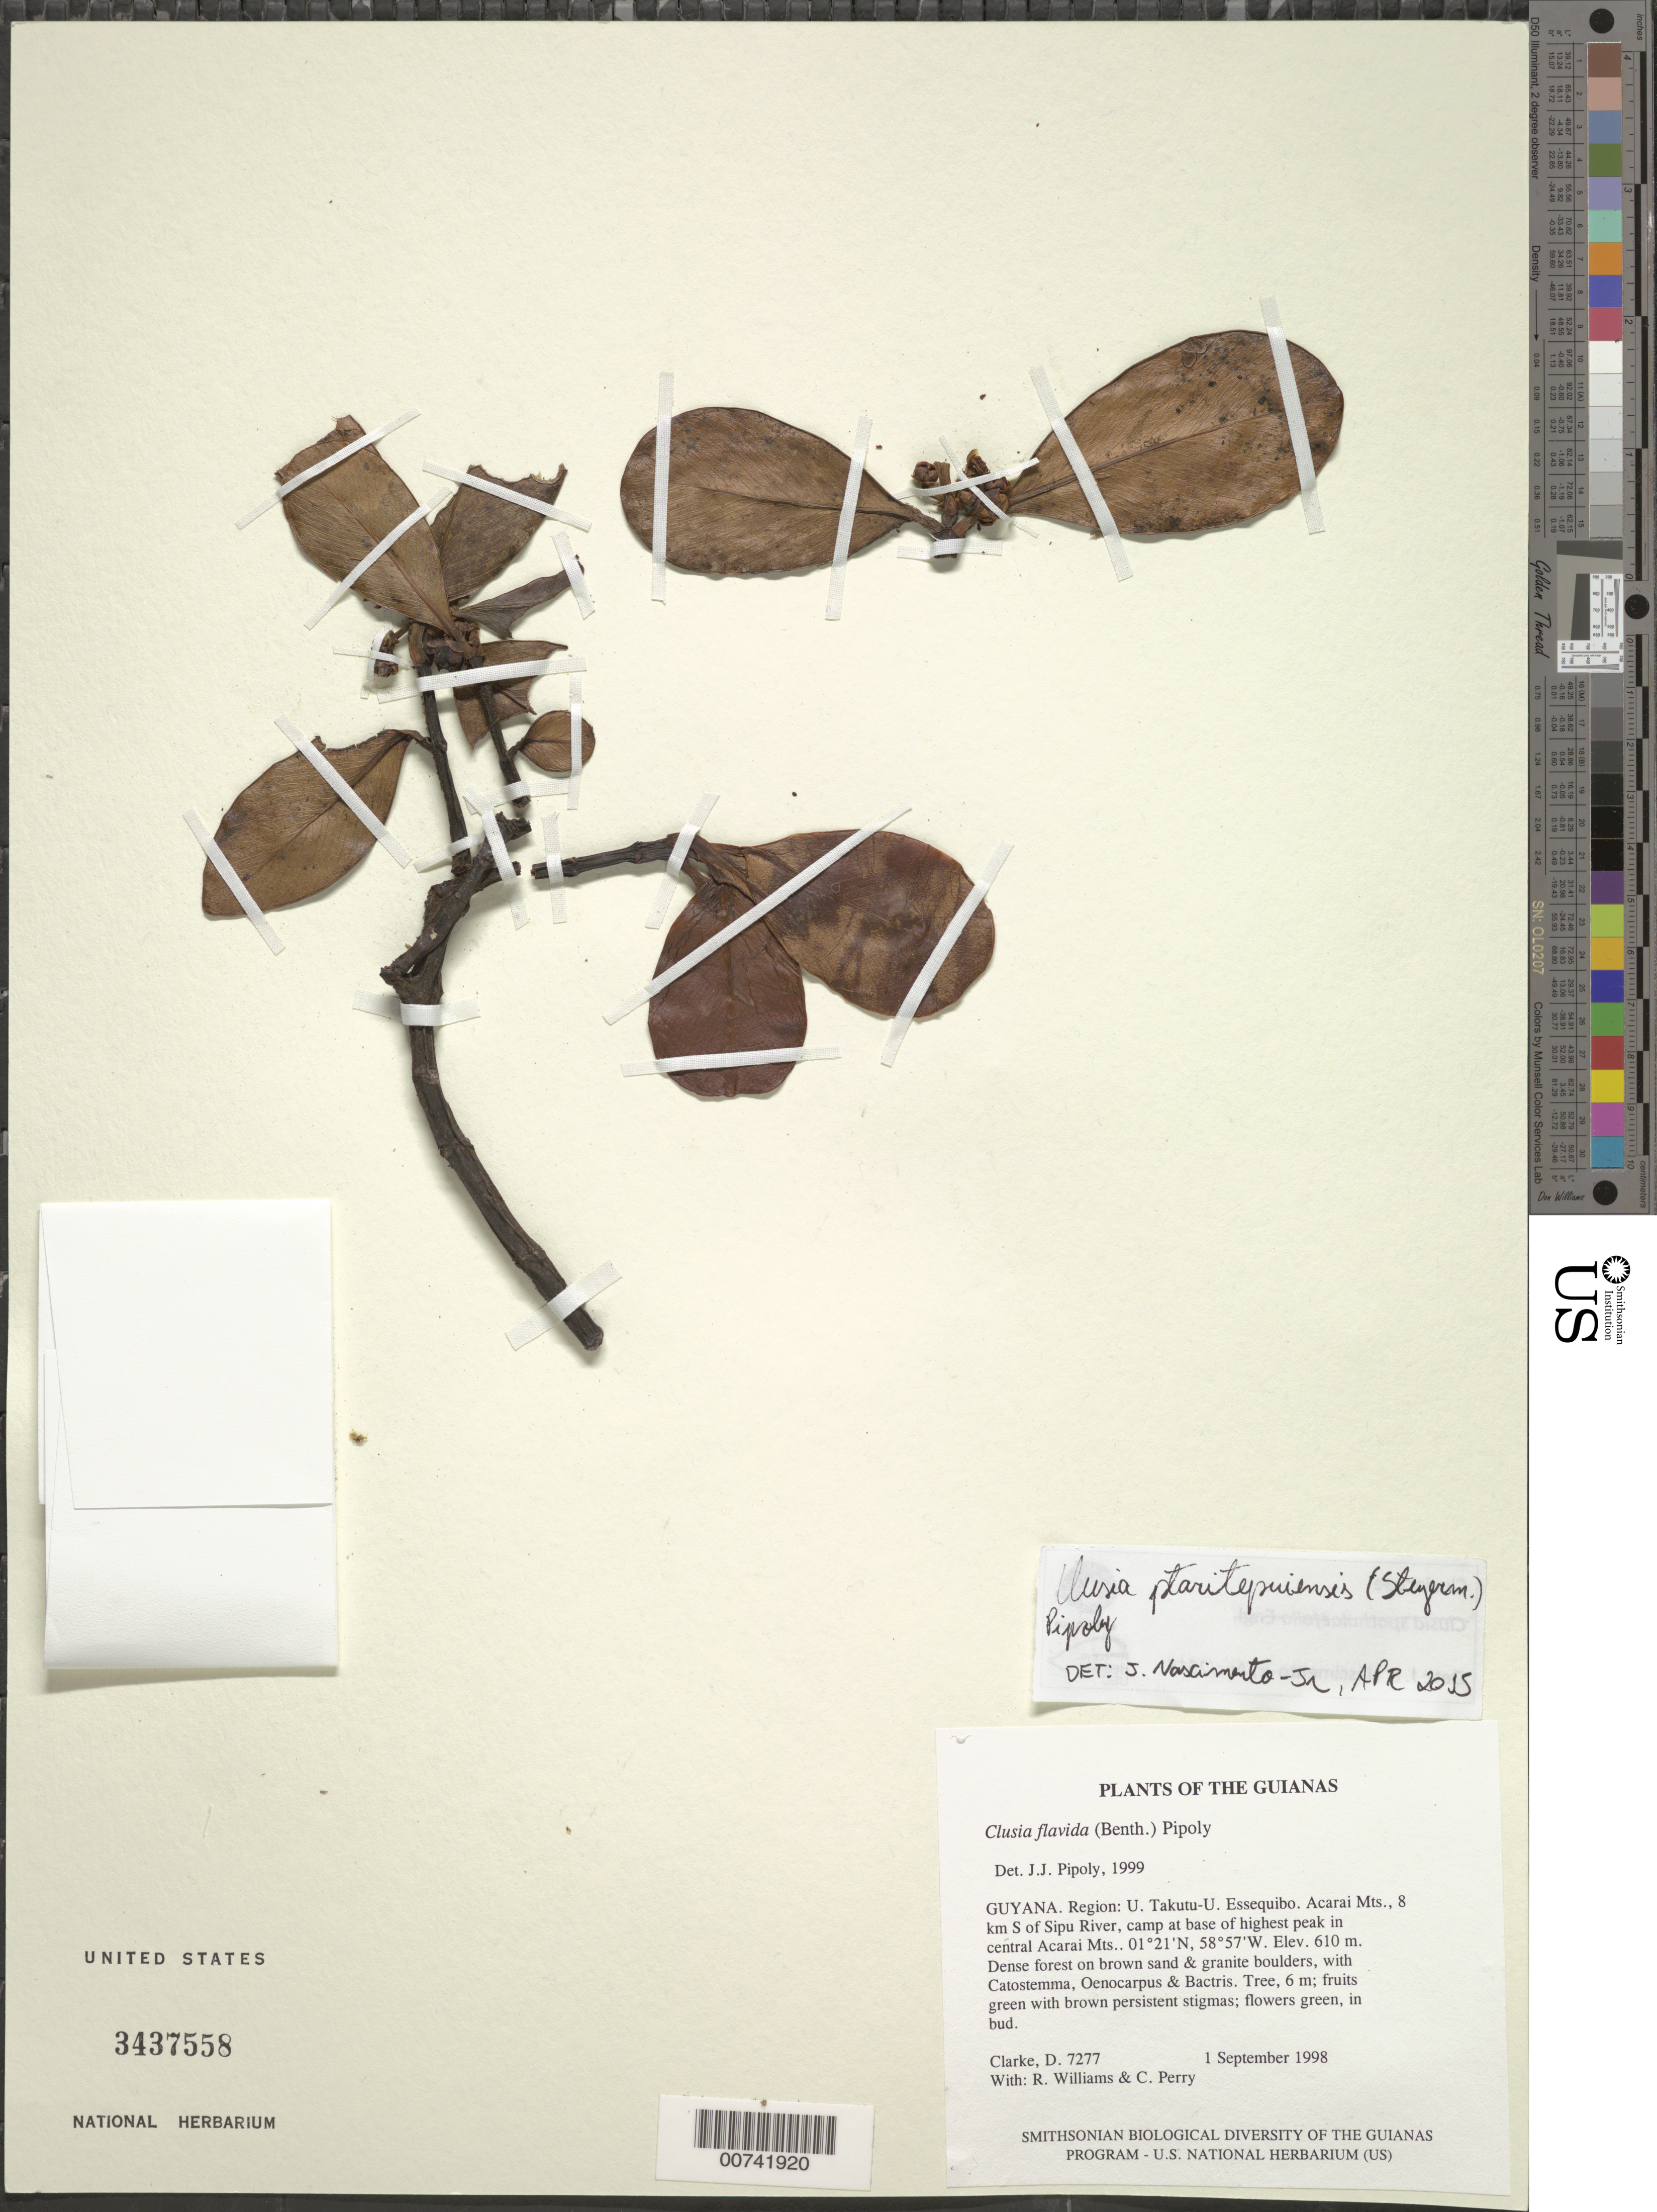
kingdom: Plantae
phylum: Tracheophyta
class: Magnoliopsida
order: Malpighiales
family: Clusiaceae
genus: Clusia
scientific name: Clusia ptaritepuiensis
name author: (Steyerm.) Pipoly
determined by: Nascimento, Jose E., Jr.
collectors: H. D. Clarke, R. Williams & C. Perry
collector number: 7277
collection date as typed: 1 September 1998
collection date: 1998-09-01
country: Guyana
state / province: U. Takutu-U. Essequibo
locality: Acarai Mts., 10 km S of Sipu River, summit of highest peak in central Acarai Mts.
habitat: Dense forest on brown sand & granite boulders, with Catostemma, Oenocarpus & Bactris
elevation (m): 1100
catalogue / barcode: US 3437558